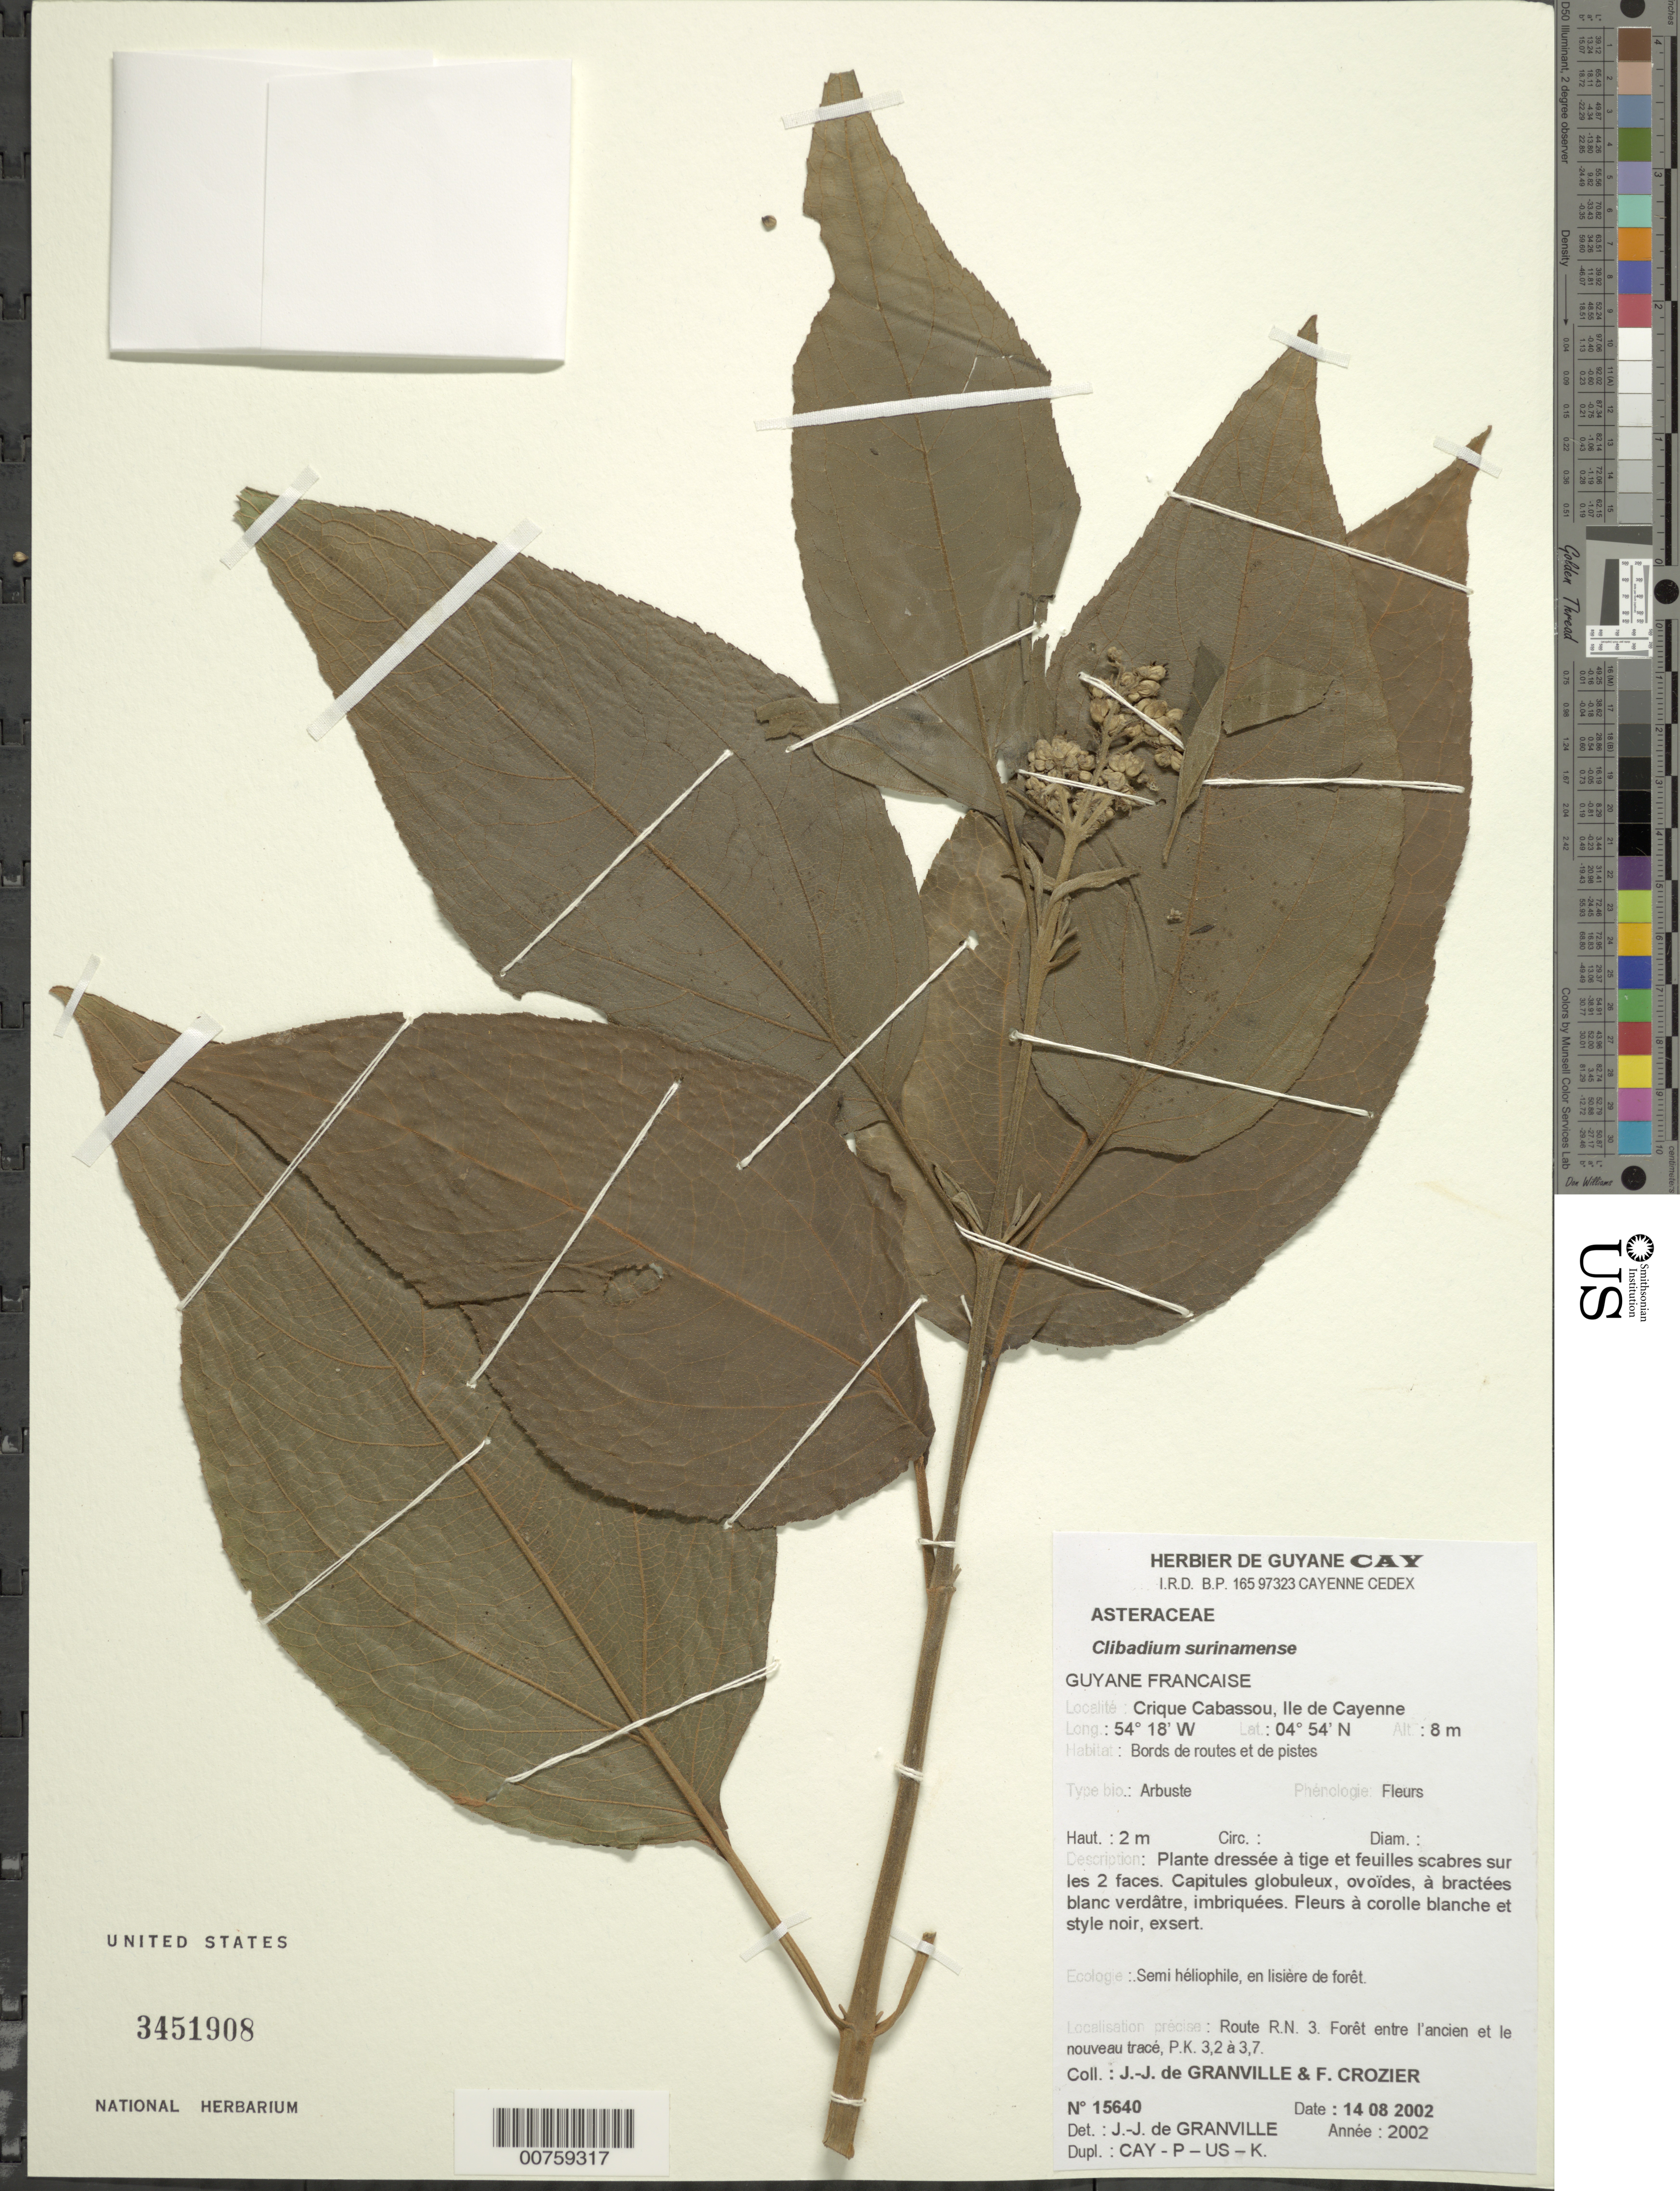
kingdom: Plantae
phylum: Tracheophyta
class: Magnoliopsida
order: Asterales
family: Asteraceae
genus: Clibadium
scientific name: Clibadium surinamense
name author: L.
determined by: Granville, J. J. de, (CAY), Institut de Recherche pour le Developpement (IRD) (FRENCH GUIANA)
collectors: J.-J. de Granville & F. Crozier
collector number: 15640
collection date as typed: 14-Aug-02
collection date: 2002-08-14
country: French Guiana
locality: Crique Cabassou, Ile de Cayenne, Route R.N. 3, nouveau trace, PK 3.2-3.7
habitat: Bordes de routes et de pistes; semi heliophile, en lisière de forêt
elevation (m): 8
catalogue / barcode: US 3451908